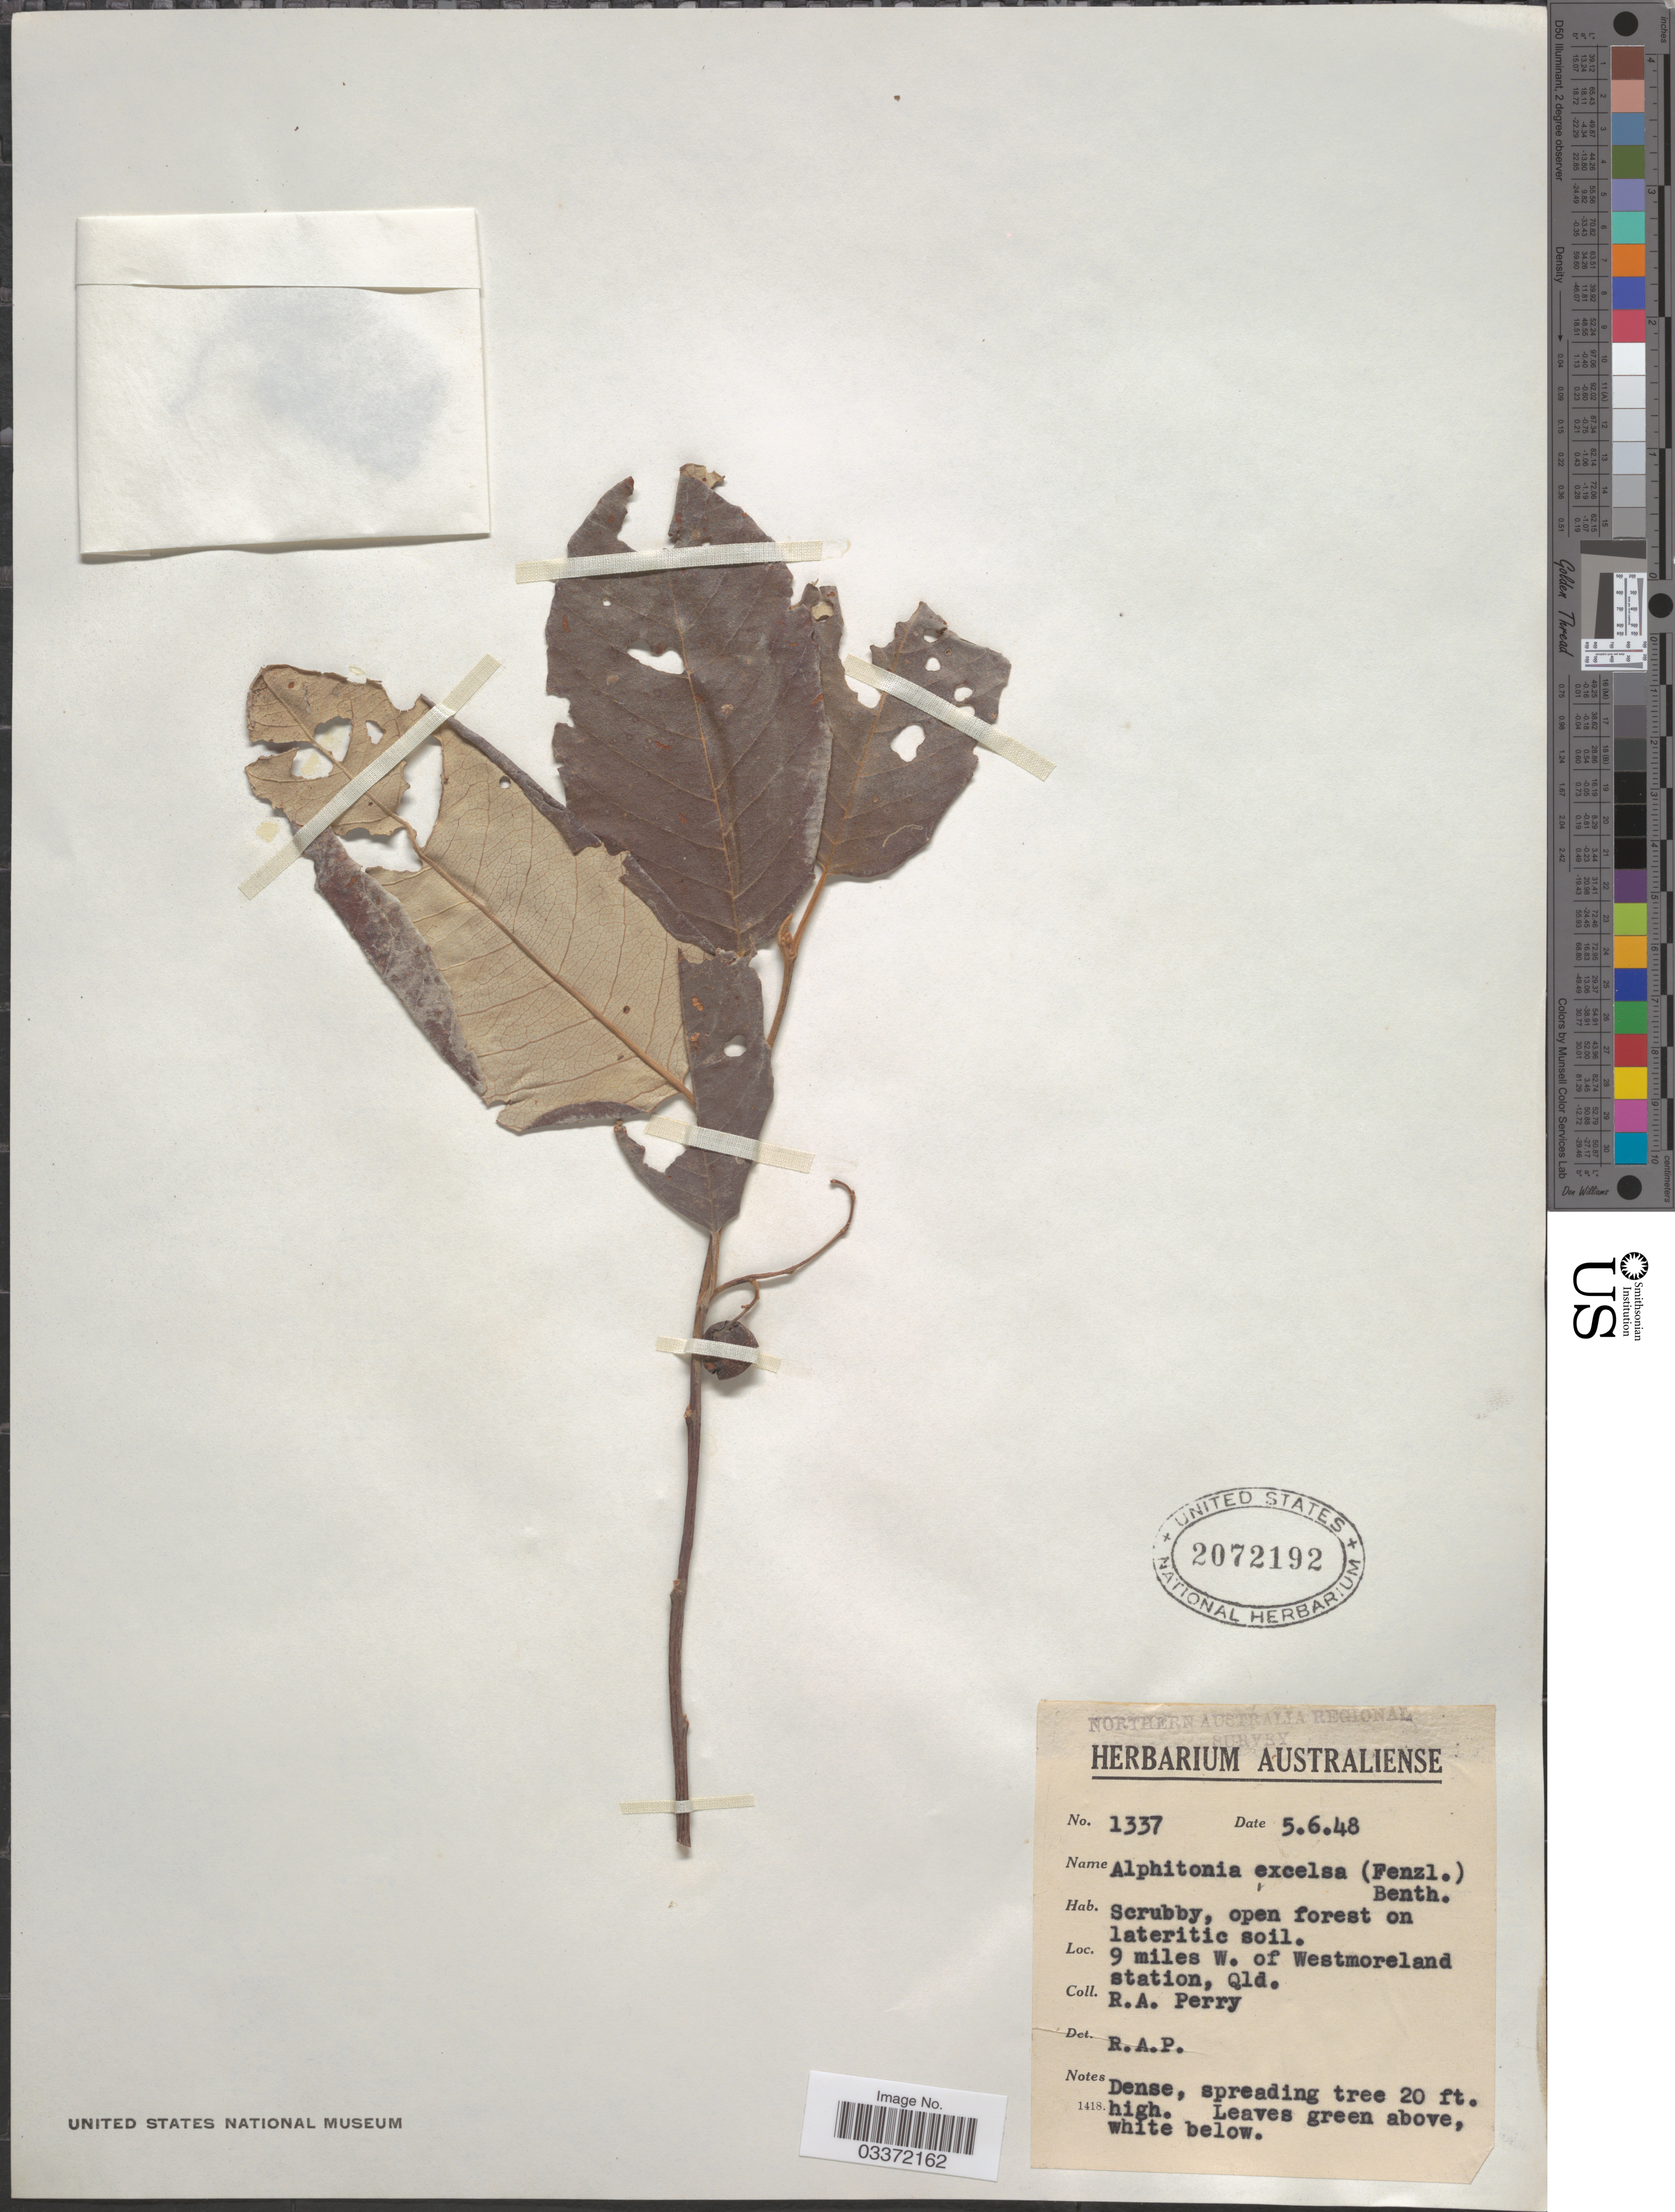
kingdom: Plantae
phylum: Tracheophyta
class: Magnoliopsida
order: Rosales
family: Rhamnaceae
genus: Alphitonia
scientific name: Alphitonia excelsa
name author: Reissek ex Endl.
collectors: Perry, R. A.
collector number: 1337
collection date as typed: Transcribed d/m/y: 5/6/48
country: Australia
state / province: Queensland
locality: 9 miles W. of Westmoreland station.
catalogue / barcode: US 2072192